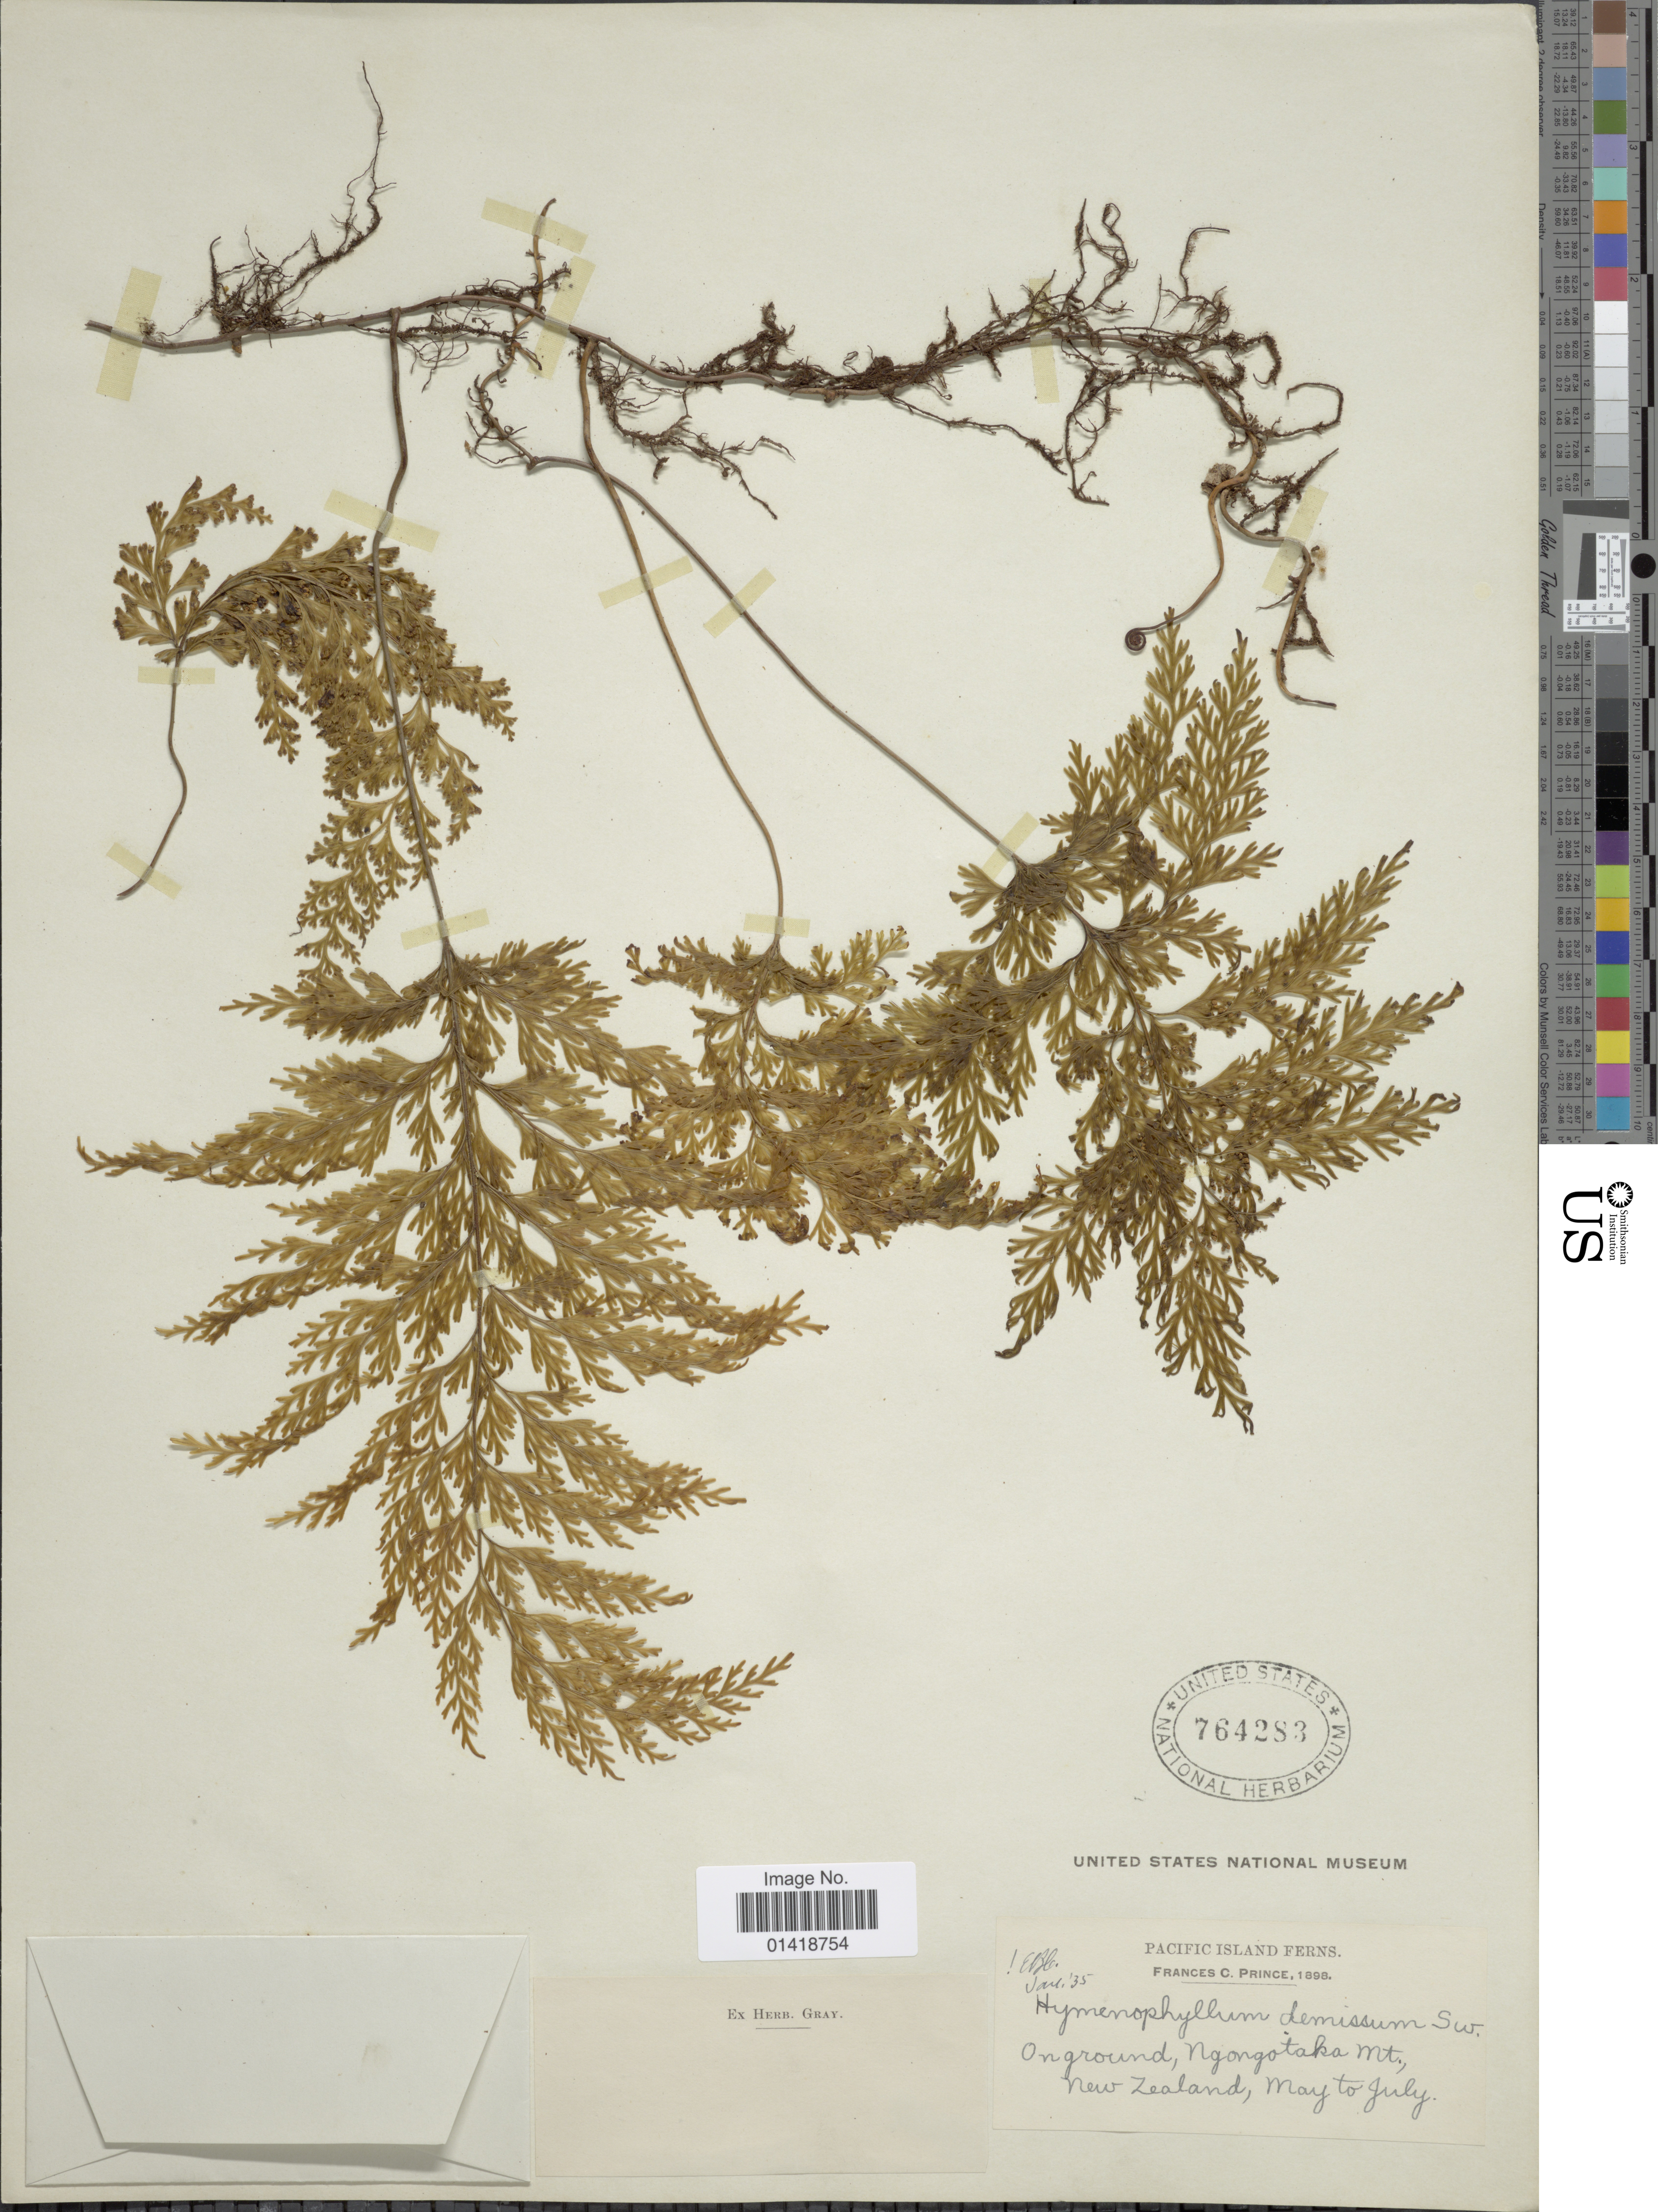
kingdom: Plantae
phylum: Tracheophyta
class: Polypodiopsida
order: Hymenophyllales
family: Hymenophyllaceae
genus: Hymenophyllum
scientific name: Hymenophyllum demissum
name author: Sw.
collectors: F. Prince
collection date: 1898-05/1898-07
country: New Zealand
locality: Pacific Island, On ground, Ngongotaka, Mt.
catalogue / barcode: US 764283